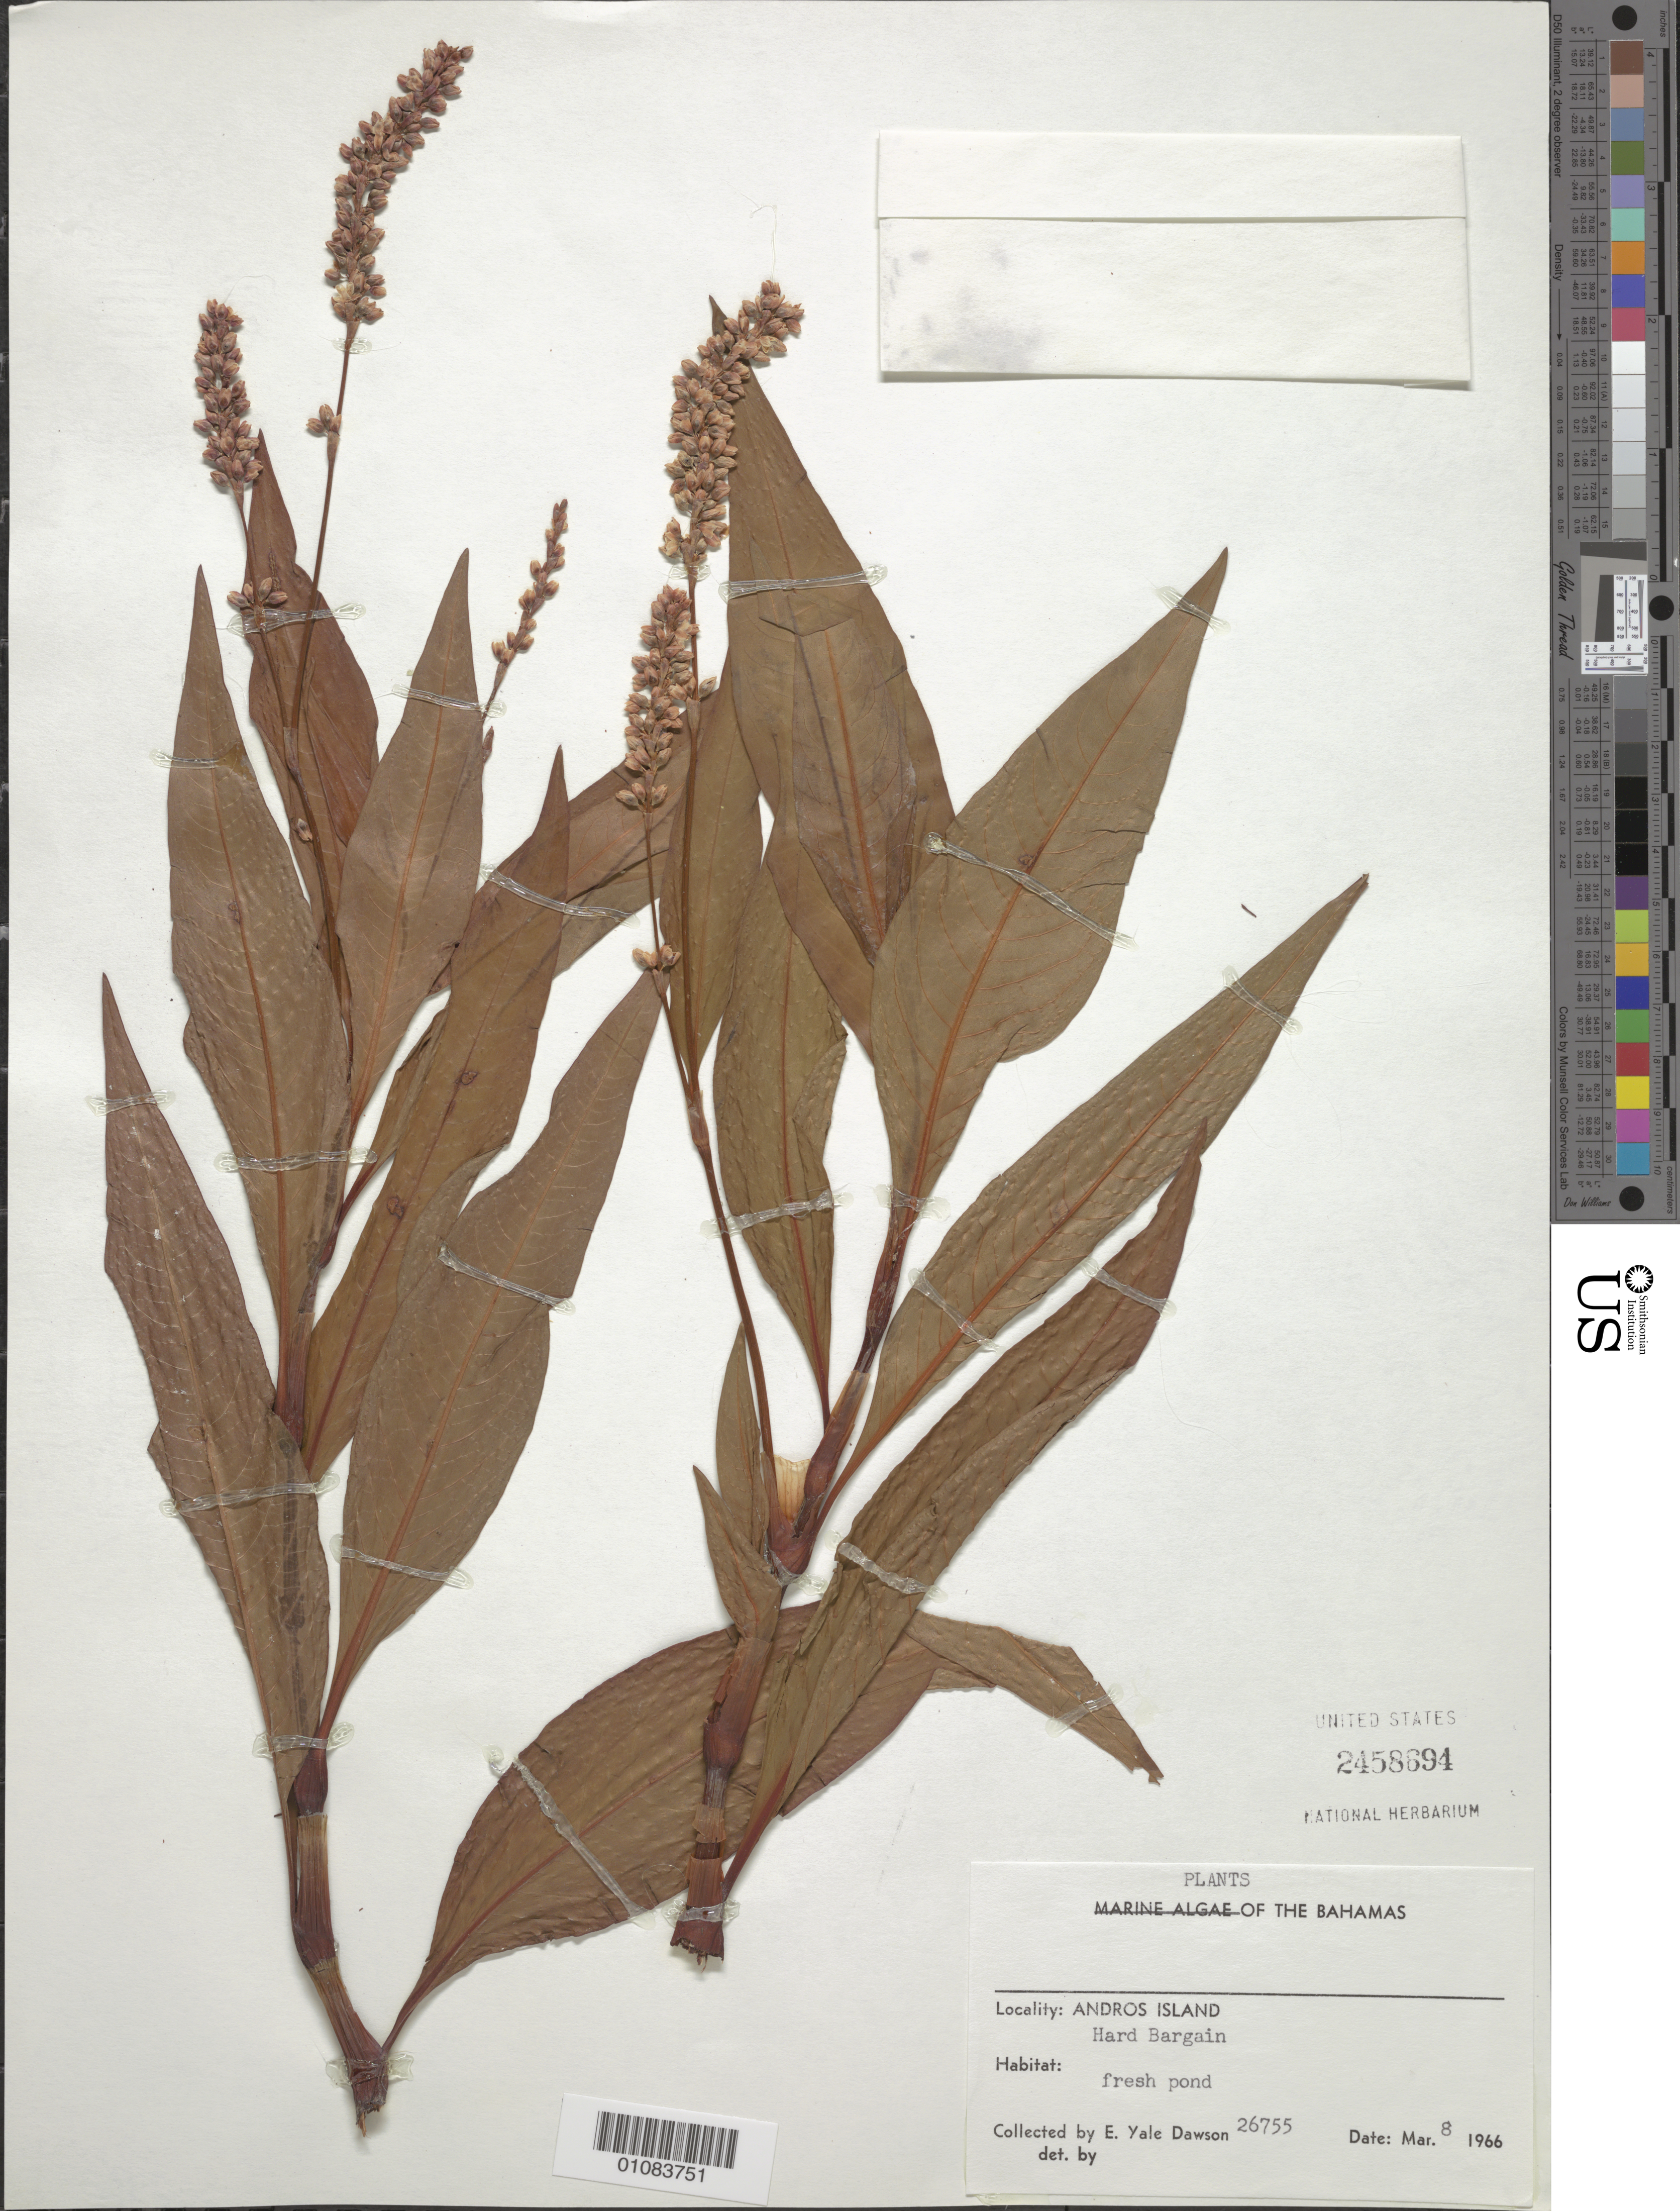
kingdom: Plantae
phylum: Tracheophyta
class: Magnoliopsida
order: Caryophyllales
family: Polygonaceae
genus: Persicaria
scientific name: Persicaria sp.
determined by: Atha, D. E.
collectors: E. Y. Dawson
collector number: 26755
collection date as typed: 08 Mar 1966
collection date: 1966-03-08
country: Bahamas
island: Andros I.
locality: Hard Bargain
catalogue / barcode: US 2458694